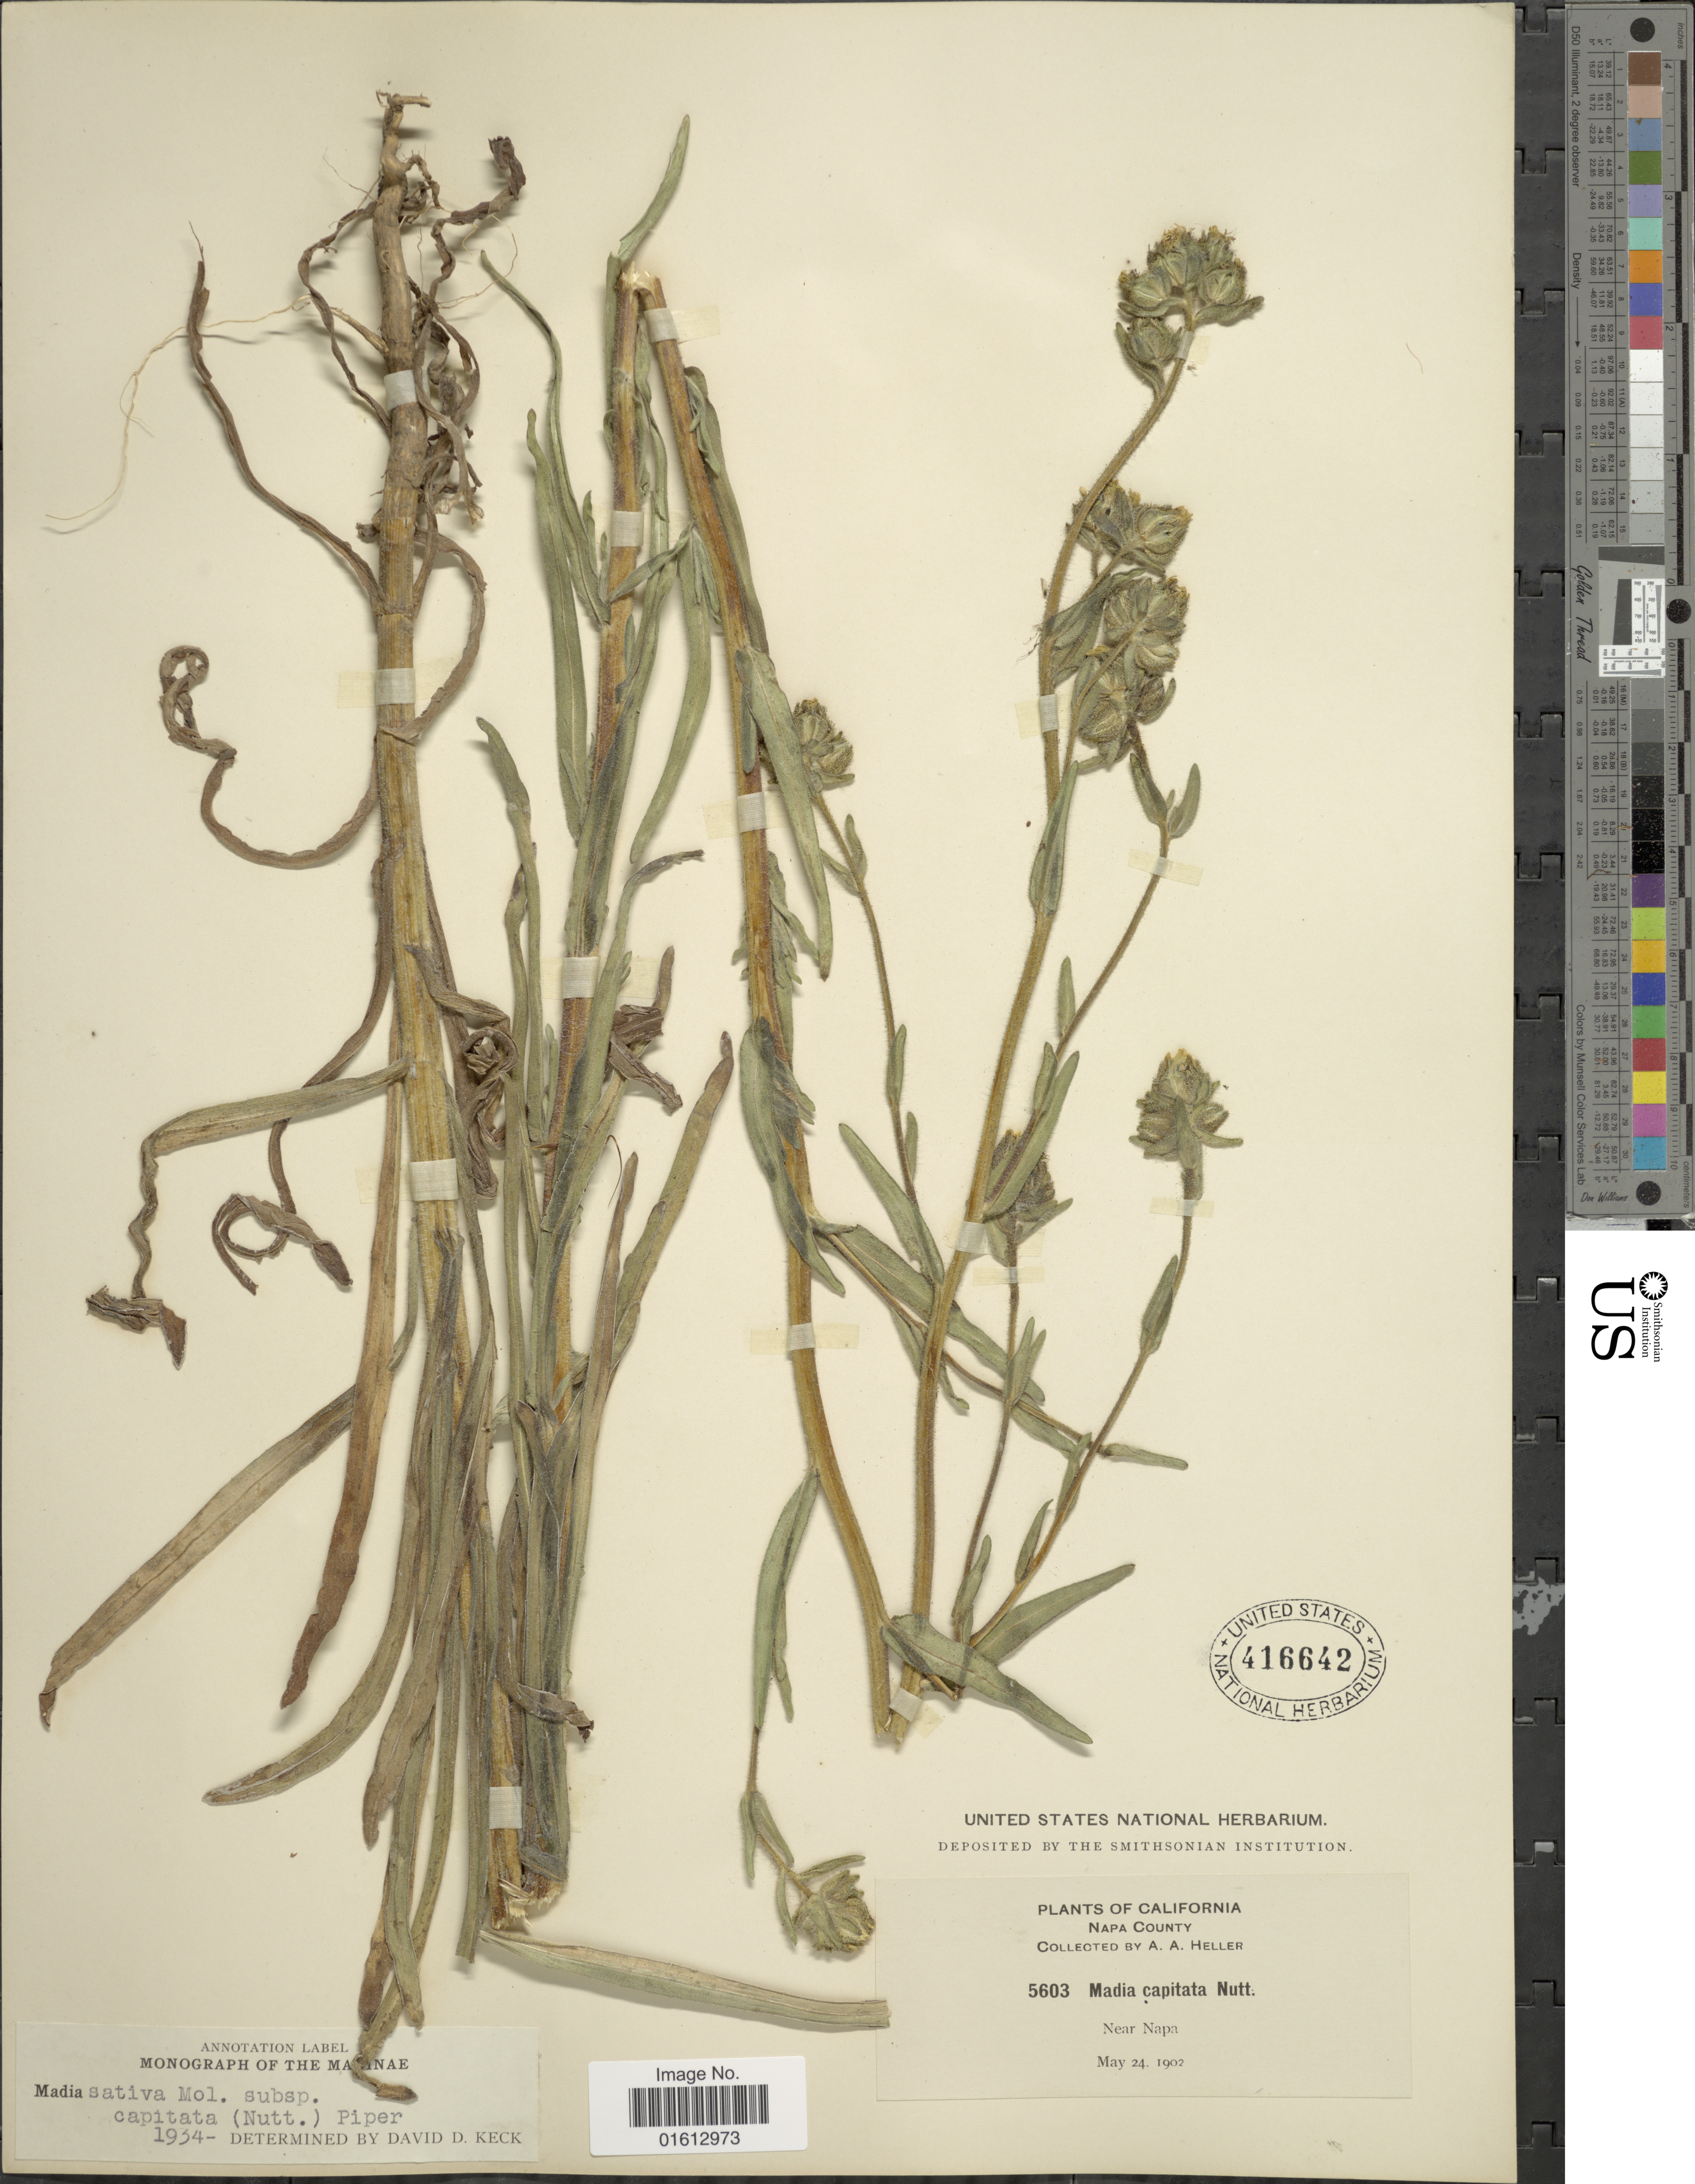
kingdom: Plantae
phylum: Tracheophyta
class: Magnoliopsida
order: Asterales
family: Asteraceae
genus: Madia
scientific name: Madia sativa subsp. capitata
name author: (Nutt.) Piper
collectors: A. A. Heller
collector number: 5603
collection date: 1902-05-24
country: United States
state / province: California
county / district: Napa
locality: California, Napa County, Near Napa.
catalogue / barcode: US 416642